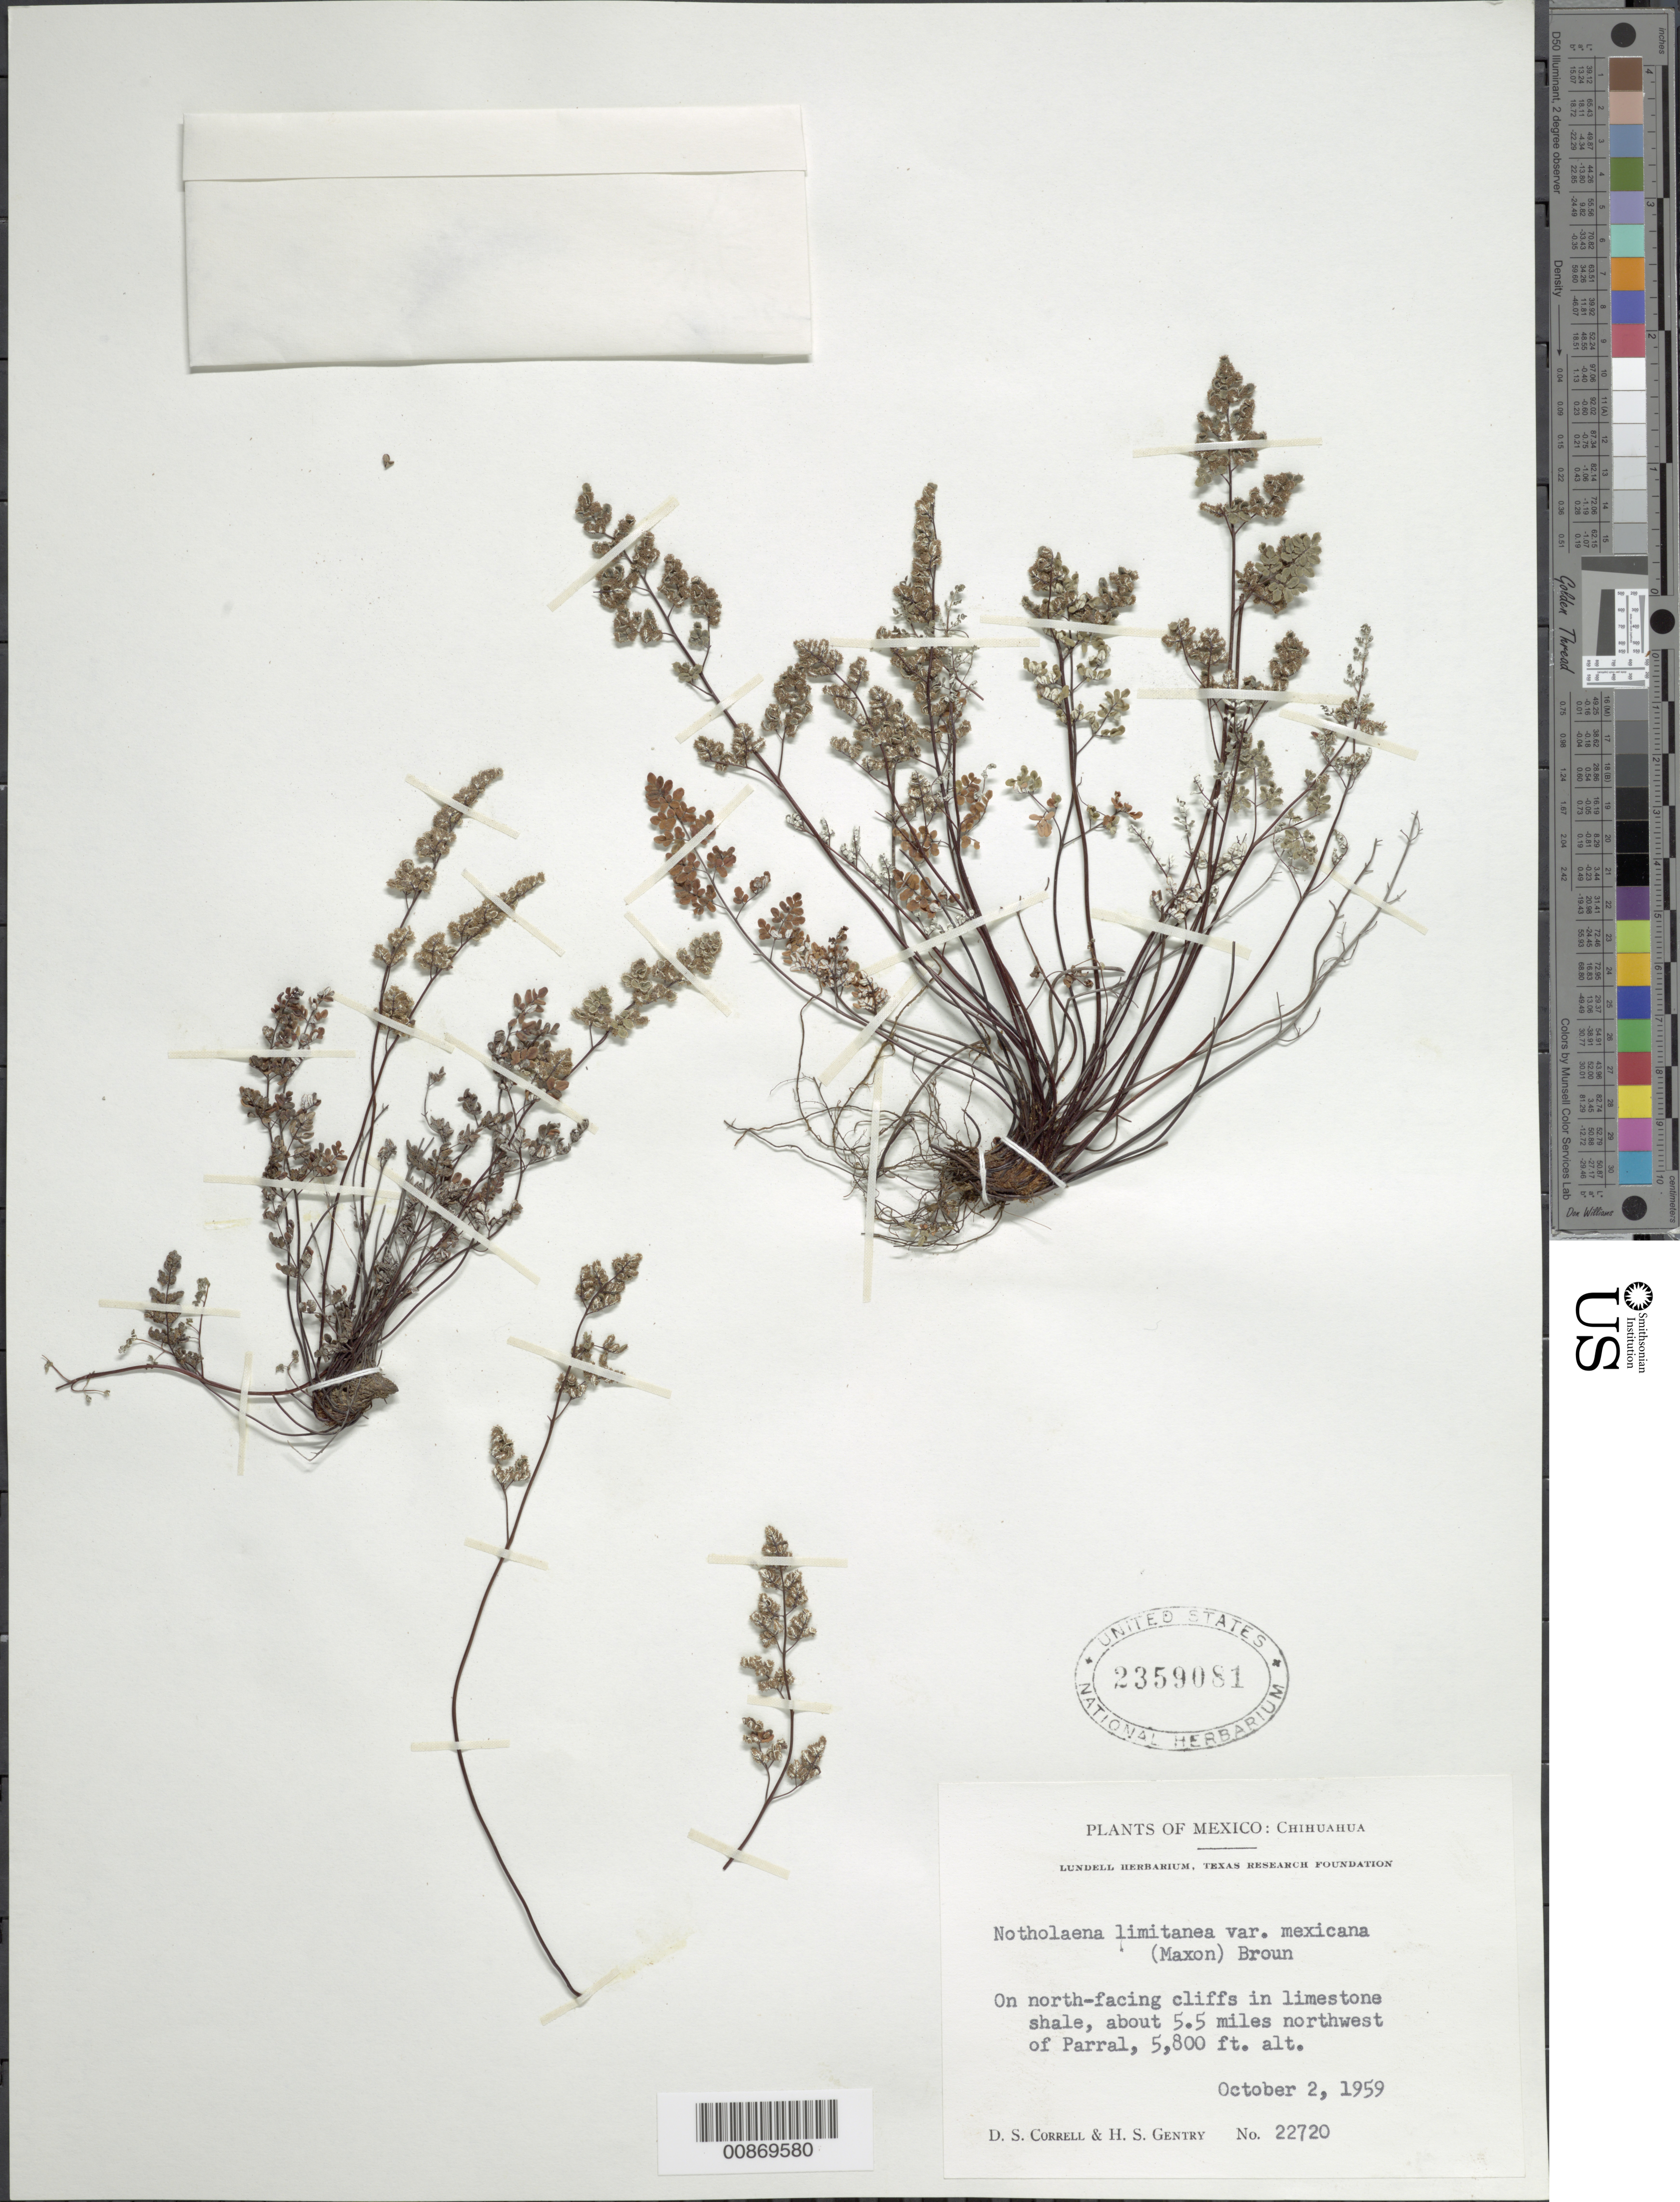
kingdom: Plantae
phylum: Tracheophyta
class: Polypodiopsida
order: Polypodiales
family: Pteridaceae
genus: Argyrochosma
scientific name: Argyrochosma limitanea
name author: (Maxon) Windham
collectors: D. S. Correll & H. S. Gentry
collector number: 22720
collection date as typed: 02 Oct 1959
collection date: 1959-10-02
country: Mexico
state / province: Chihuahua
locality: About 5.5 miles northwest of Parral.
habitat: On north-facing cliffs in limestone shale.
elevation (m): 1768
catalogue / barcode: US 2359081